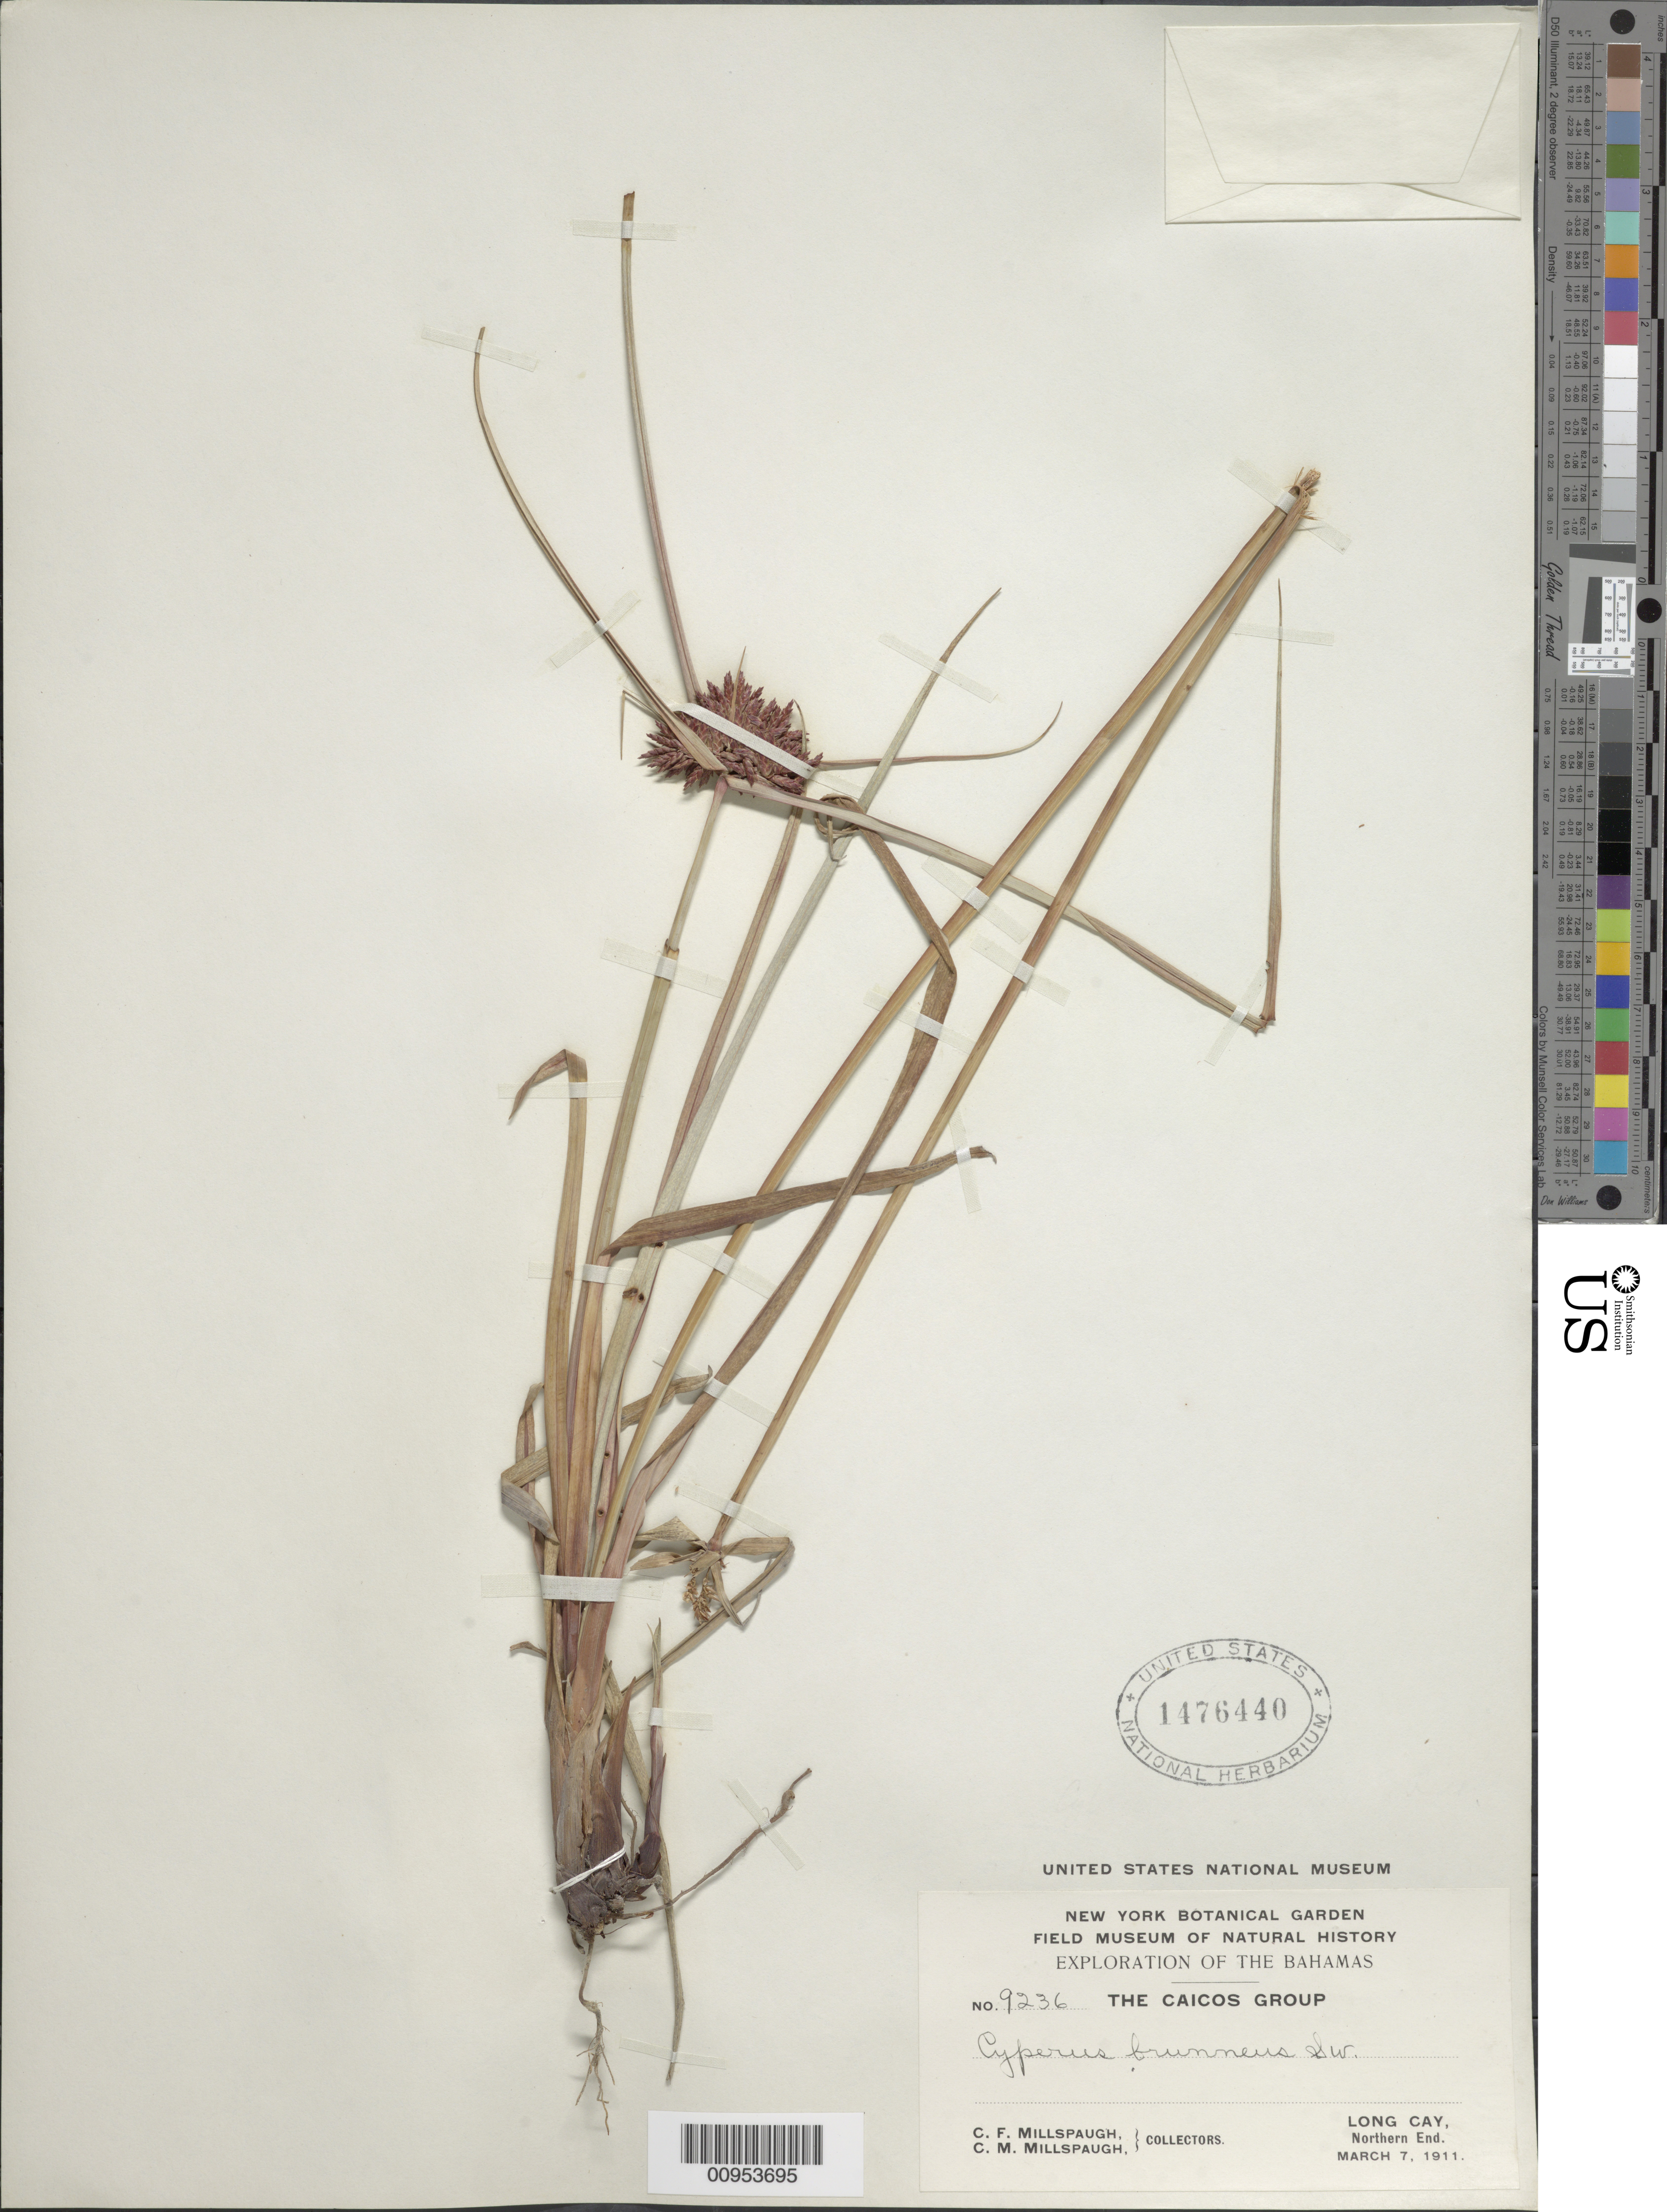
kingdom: Plantae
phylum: Tracheophyta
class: Liliopsida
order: Poales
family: Cyperaceae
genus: Cyperus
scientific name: Cyperus brunneus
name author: Sw.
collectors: C. F. Millspaugh & C. Millspaugh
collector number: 9236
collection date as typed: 07 Mar 1911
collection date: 1911-03-07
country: Bahamas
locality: Long Cay, northern end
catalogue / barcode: US 1476440